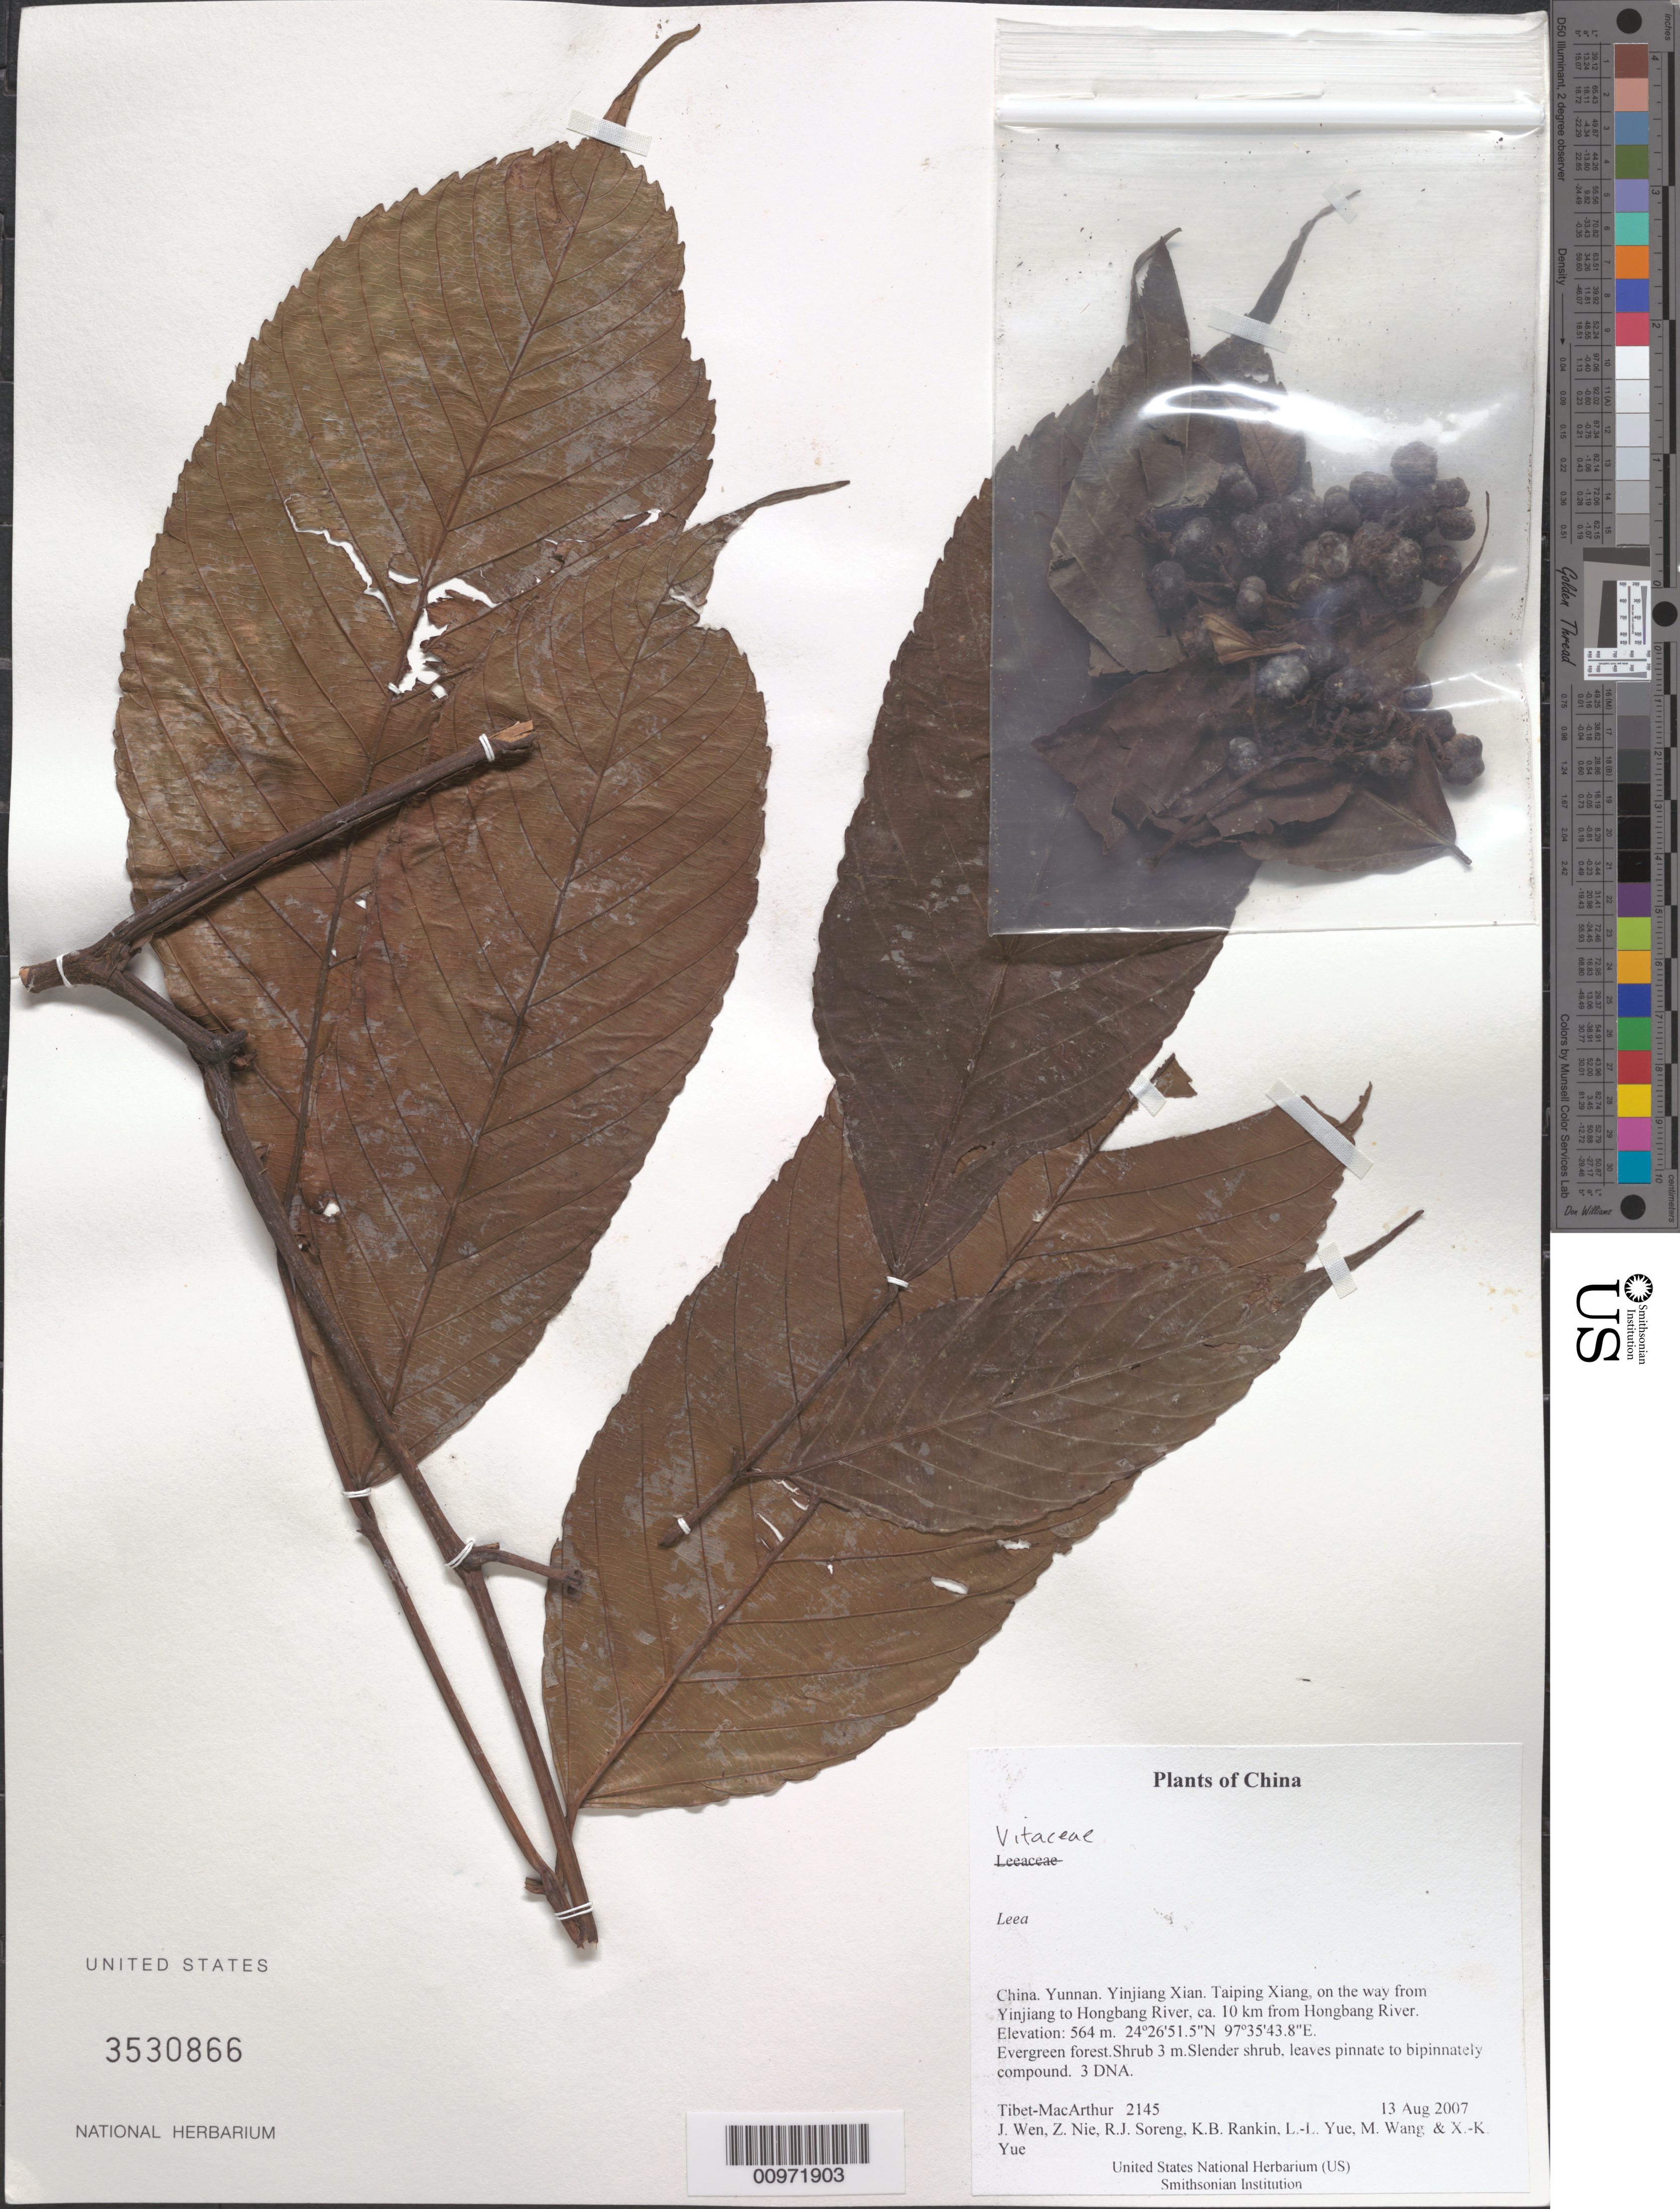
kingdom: Plantae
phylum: Tracheophyta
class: Magnoliopsida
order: Vitales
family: Vitaceae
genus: Leea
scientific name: Leea sp.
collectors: Tibet-MacArthur, J. Wen, Z. Nie, R. J. Soreng, K. Rankin, L. Yue, M. Wang & X. Yue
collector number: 2145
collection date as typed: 13 Aug 2007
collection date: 2007-08-13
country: China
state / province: Yunnan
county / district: Yinjiang Xian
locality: Taiping Xiang, on the way from Yinjiang to Hongbang River, ca. 10 km from Hongbang River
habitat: Evergreen forest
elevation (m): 564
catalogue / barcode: US 3530866